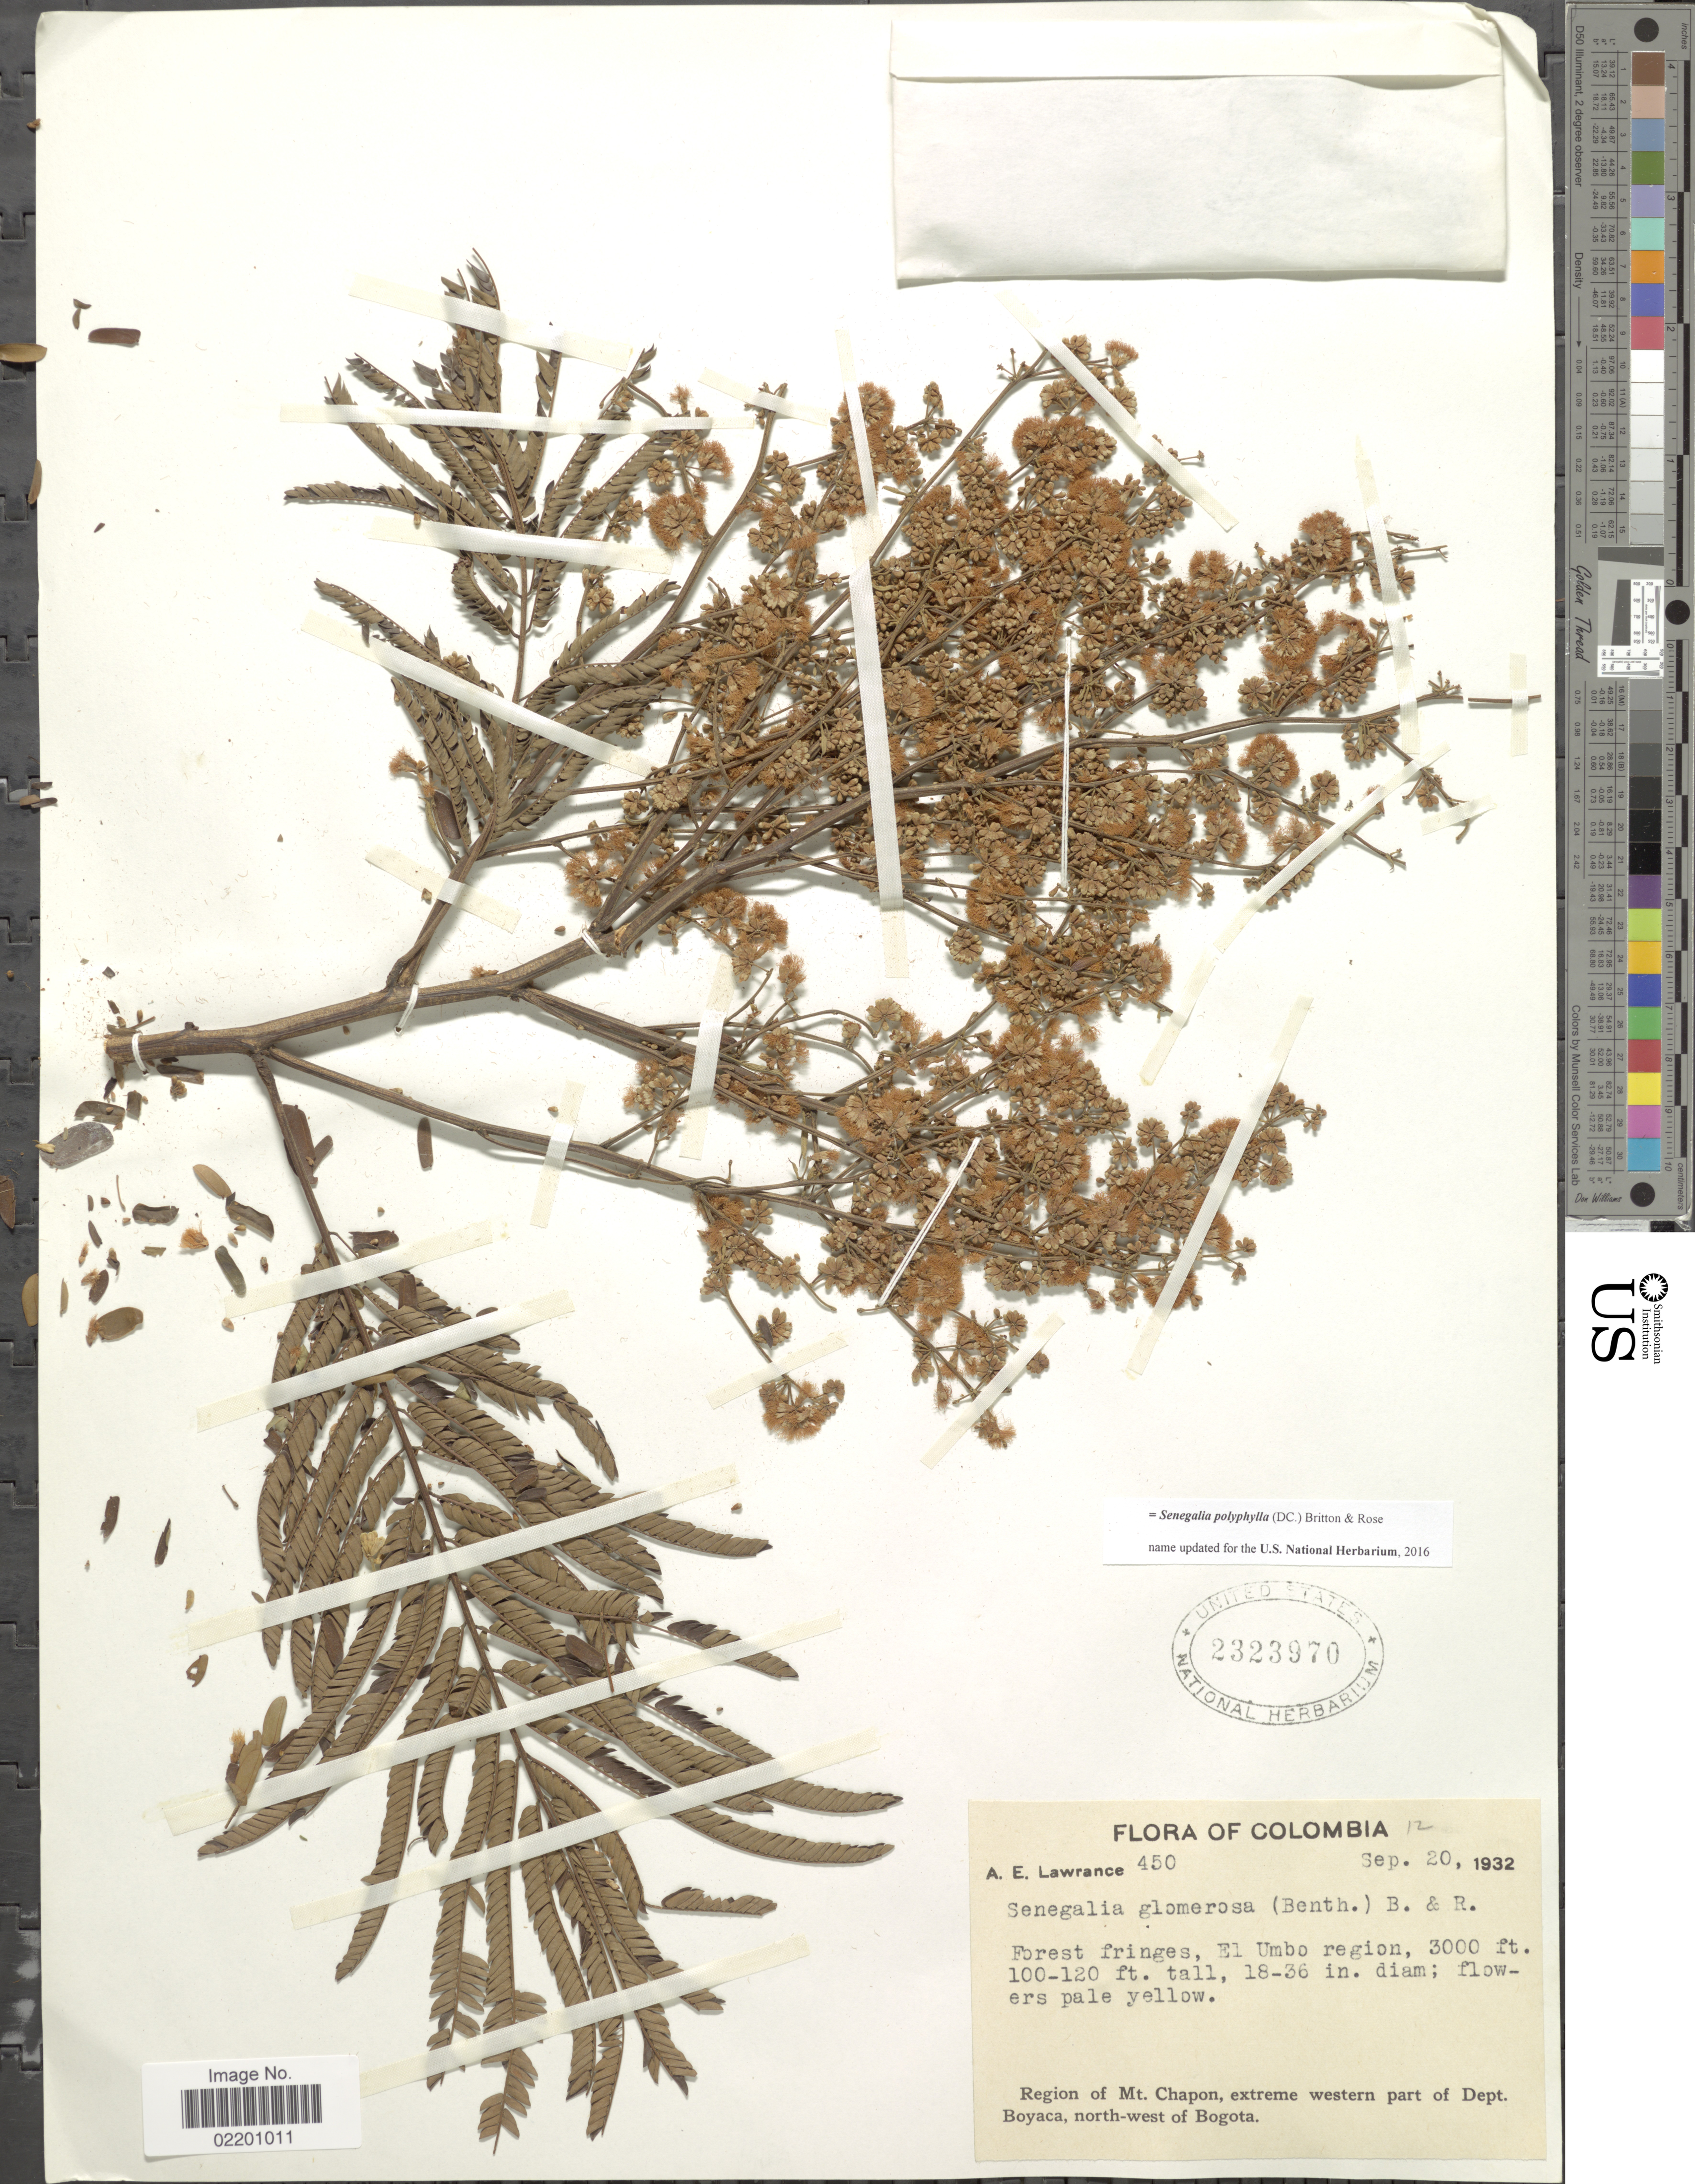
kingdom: Plantae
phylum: Tracheophyta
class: Magnoliopsida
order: Fabales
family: Fabaceae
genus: Senegalia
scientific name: Senegalia loretensis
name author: (J.F. Macbr.) Seigler & Ebinger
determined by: Santos, V. Terra dos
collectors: A. Lawrance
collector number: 450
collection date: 1932-09-20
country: Colombia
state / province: Boyacá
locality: Forest fringes, El Umbo region. region of Mt. Chapon, extreme western part of Dept. Boyaca, north-west of Bogota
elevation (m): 914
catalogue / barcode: US 2323970